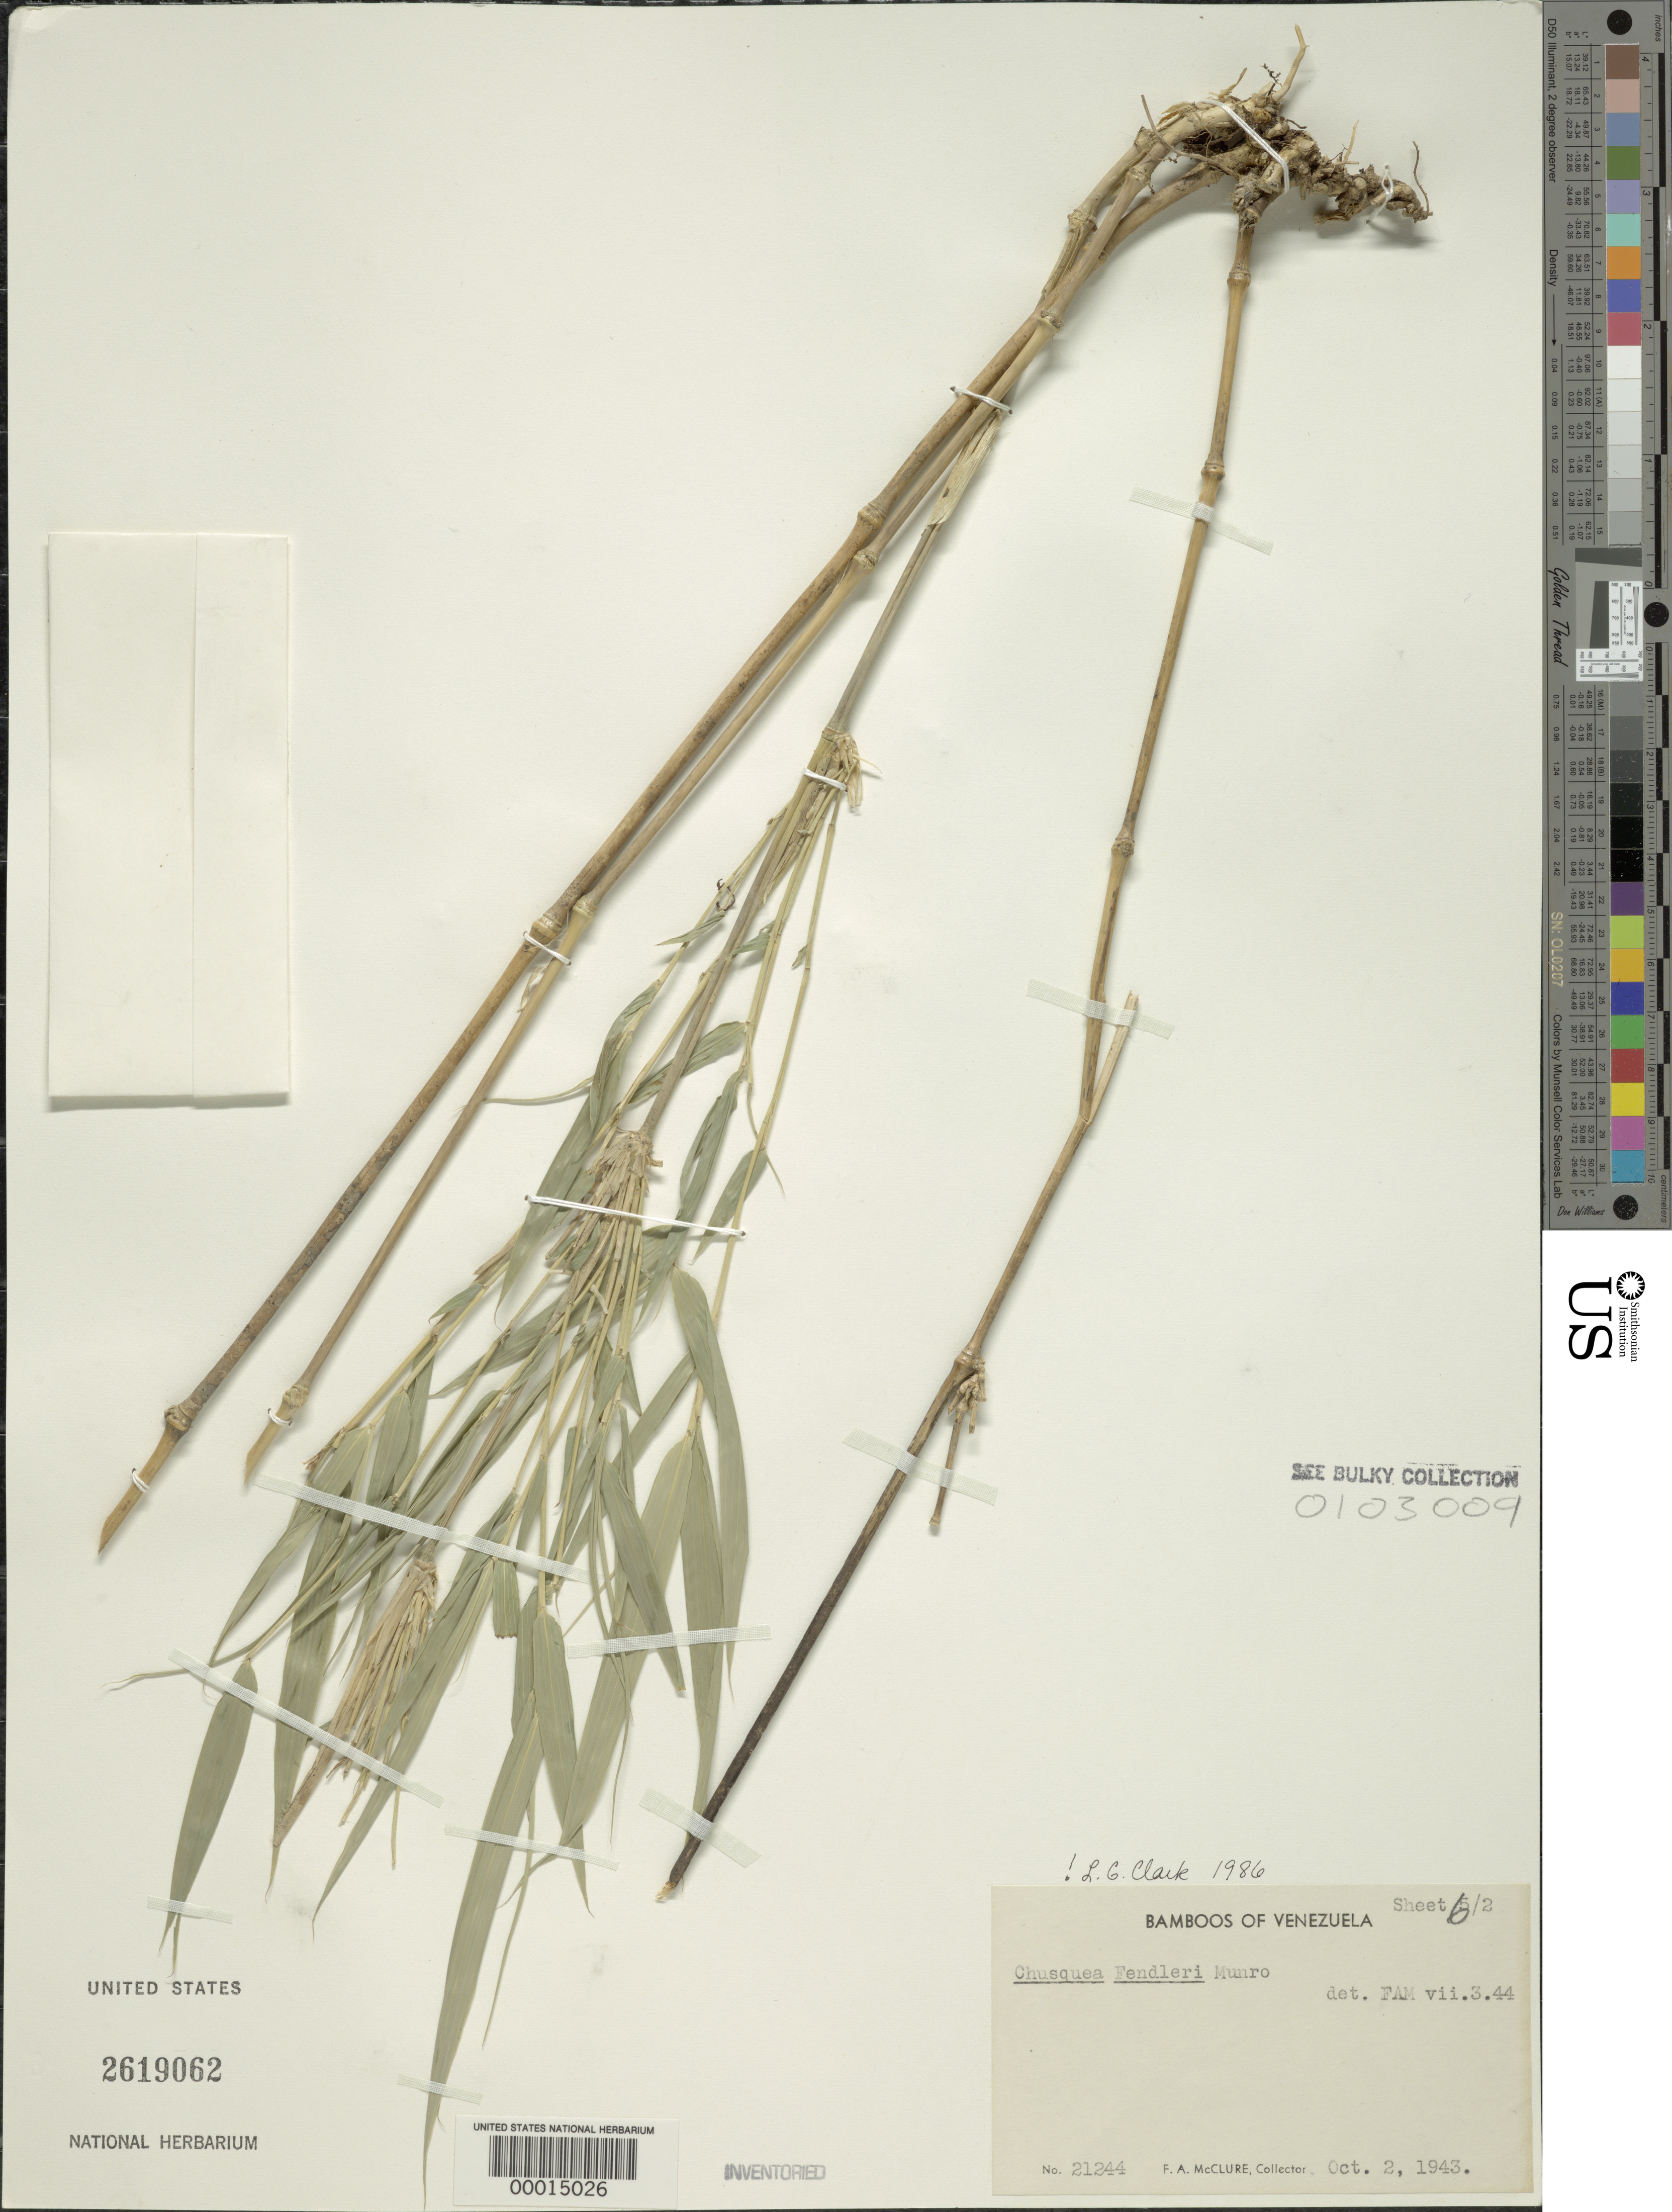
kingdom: Plantae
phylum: Tracheophyta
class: Liliopsida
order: Poales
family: Poaceae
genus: Chusquea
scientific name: Chusquea fendleri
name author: Munro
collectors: F. A. McClure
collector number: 21244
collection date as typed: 02 Oct 1943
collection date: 1943-10-02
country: Venezuela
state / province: Miranda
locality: El avila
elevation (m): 1800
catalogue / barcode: US 2619062